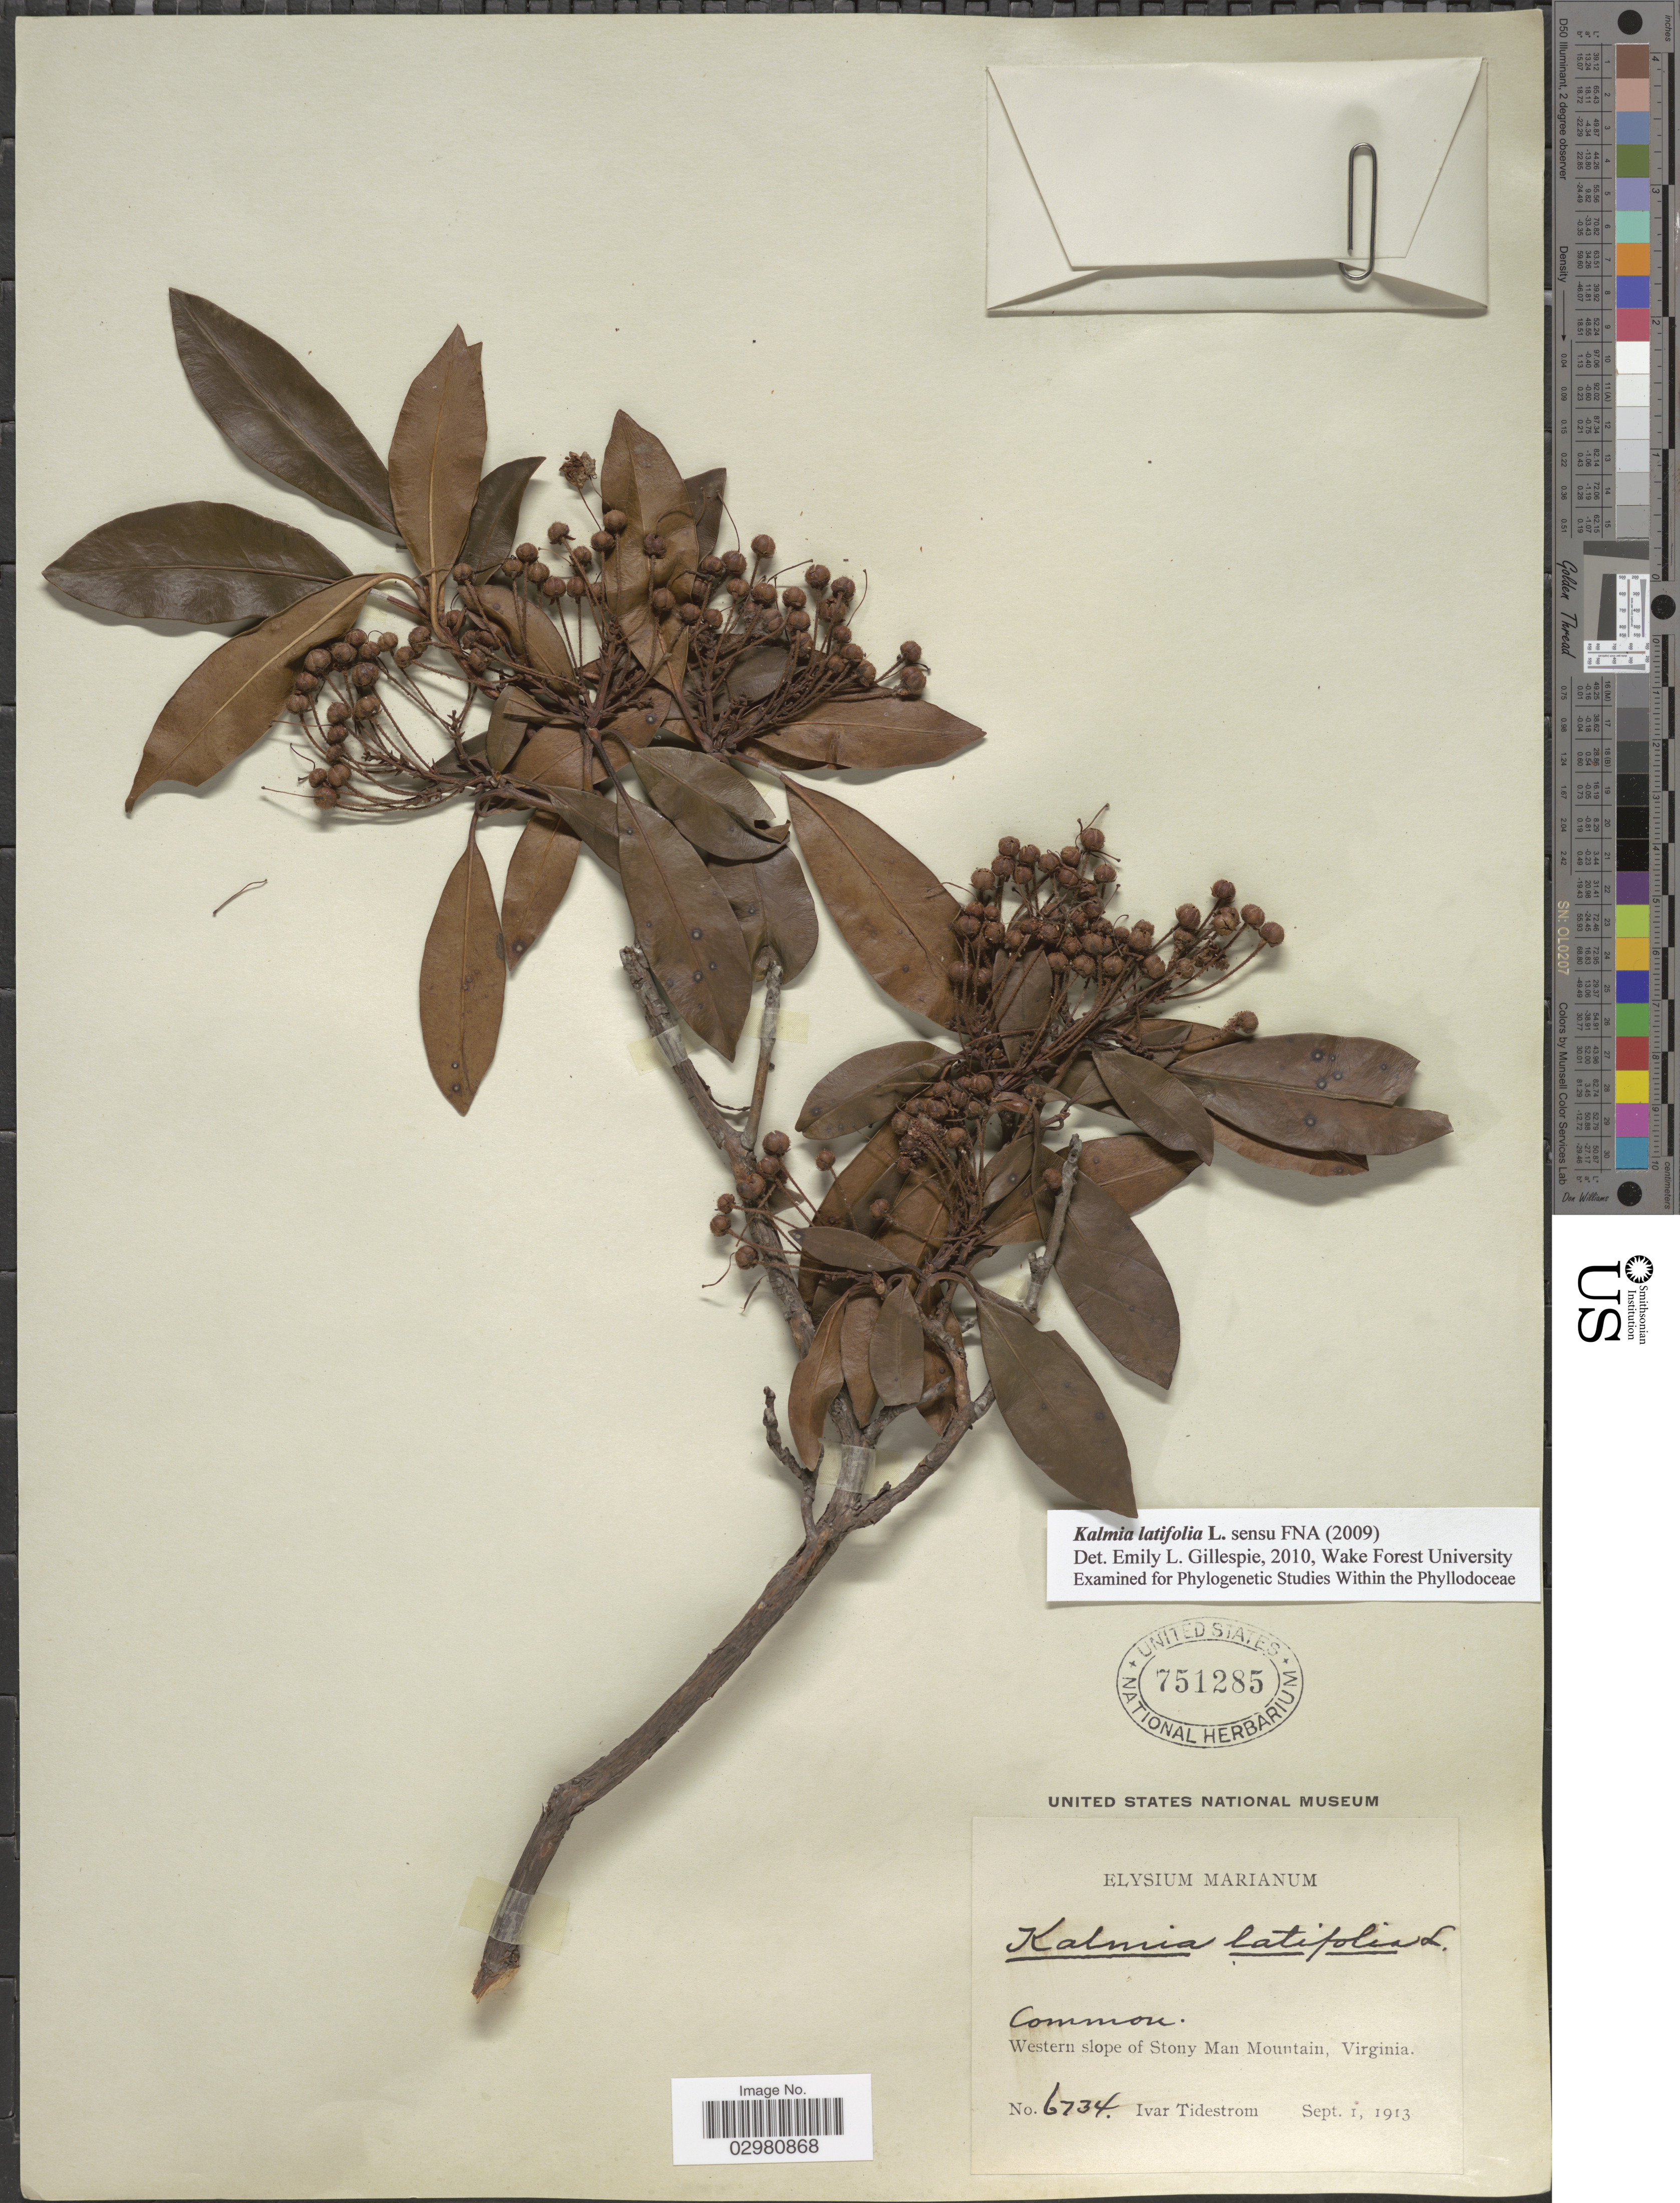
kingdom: Plantae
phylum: Tracheophyta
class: Magnoliopsida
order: Ericales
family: Ericaceae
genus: Kalmia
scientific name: Kalmia latifolia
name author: L.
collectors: I. F. Tidestrom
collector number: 6734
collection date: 1913-09-01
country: United States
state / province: Virginia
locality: Western slope of Stony Man Mountain.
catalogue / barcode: US 751285